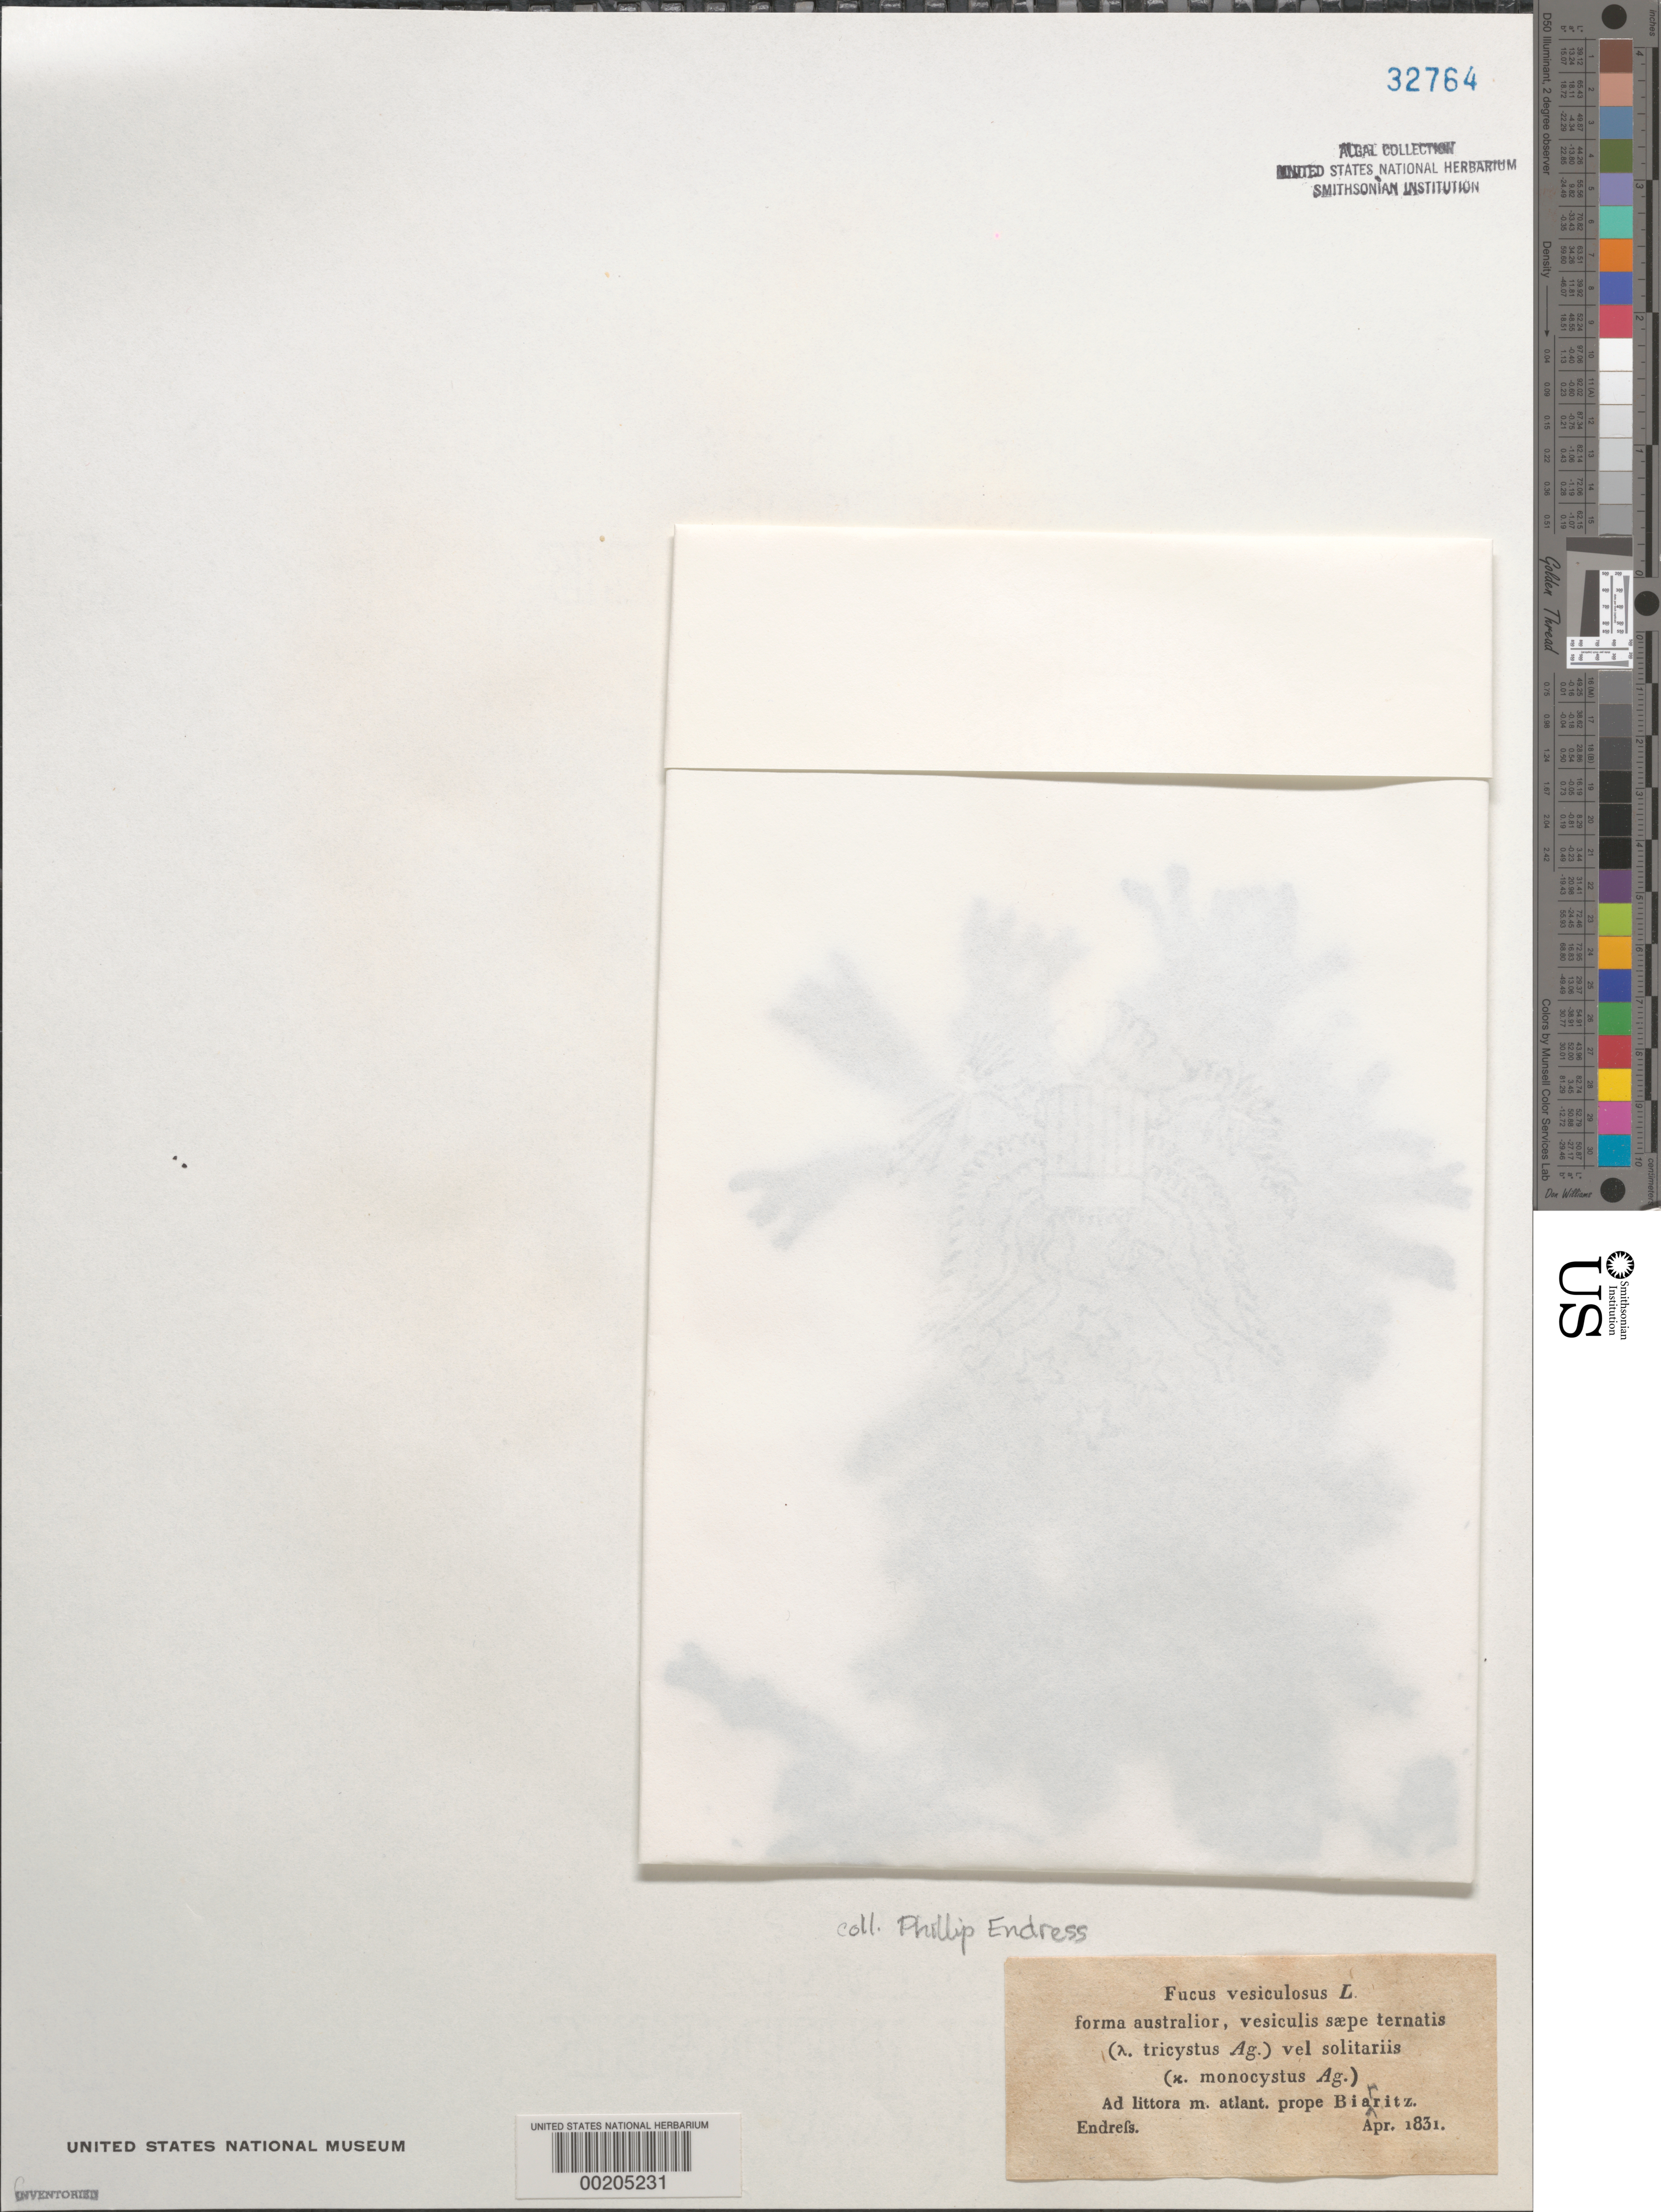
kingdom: Chromista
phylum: Ochrophyta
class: Phaeophyceae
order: Fucales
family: Fucaceae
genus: Fucus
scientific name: Fucus vesiculosus f. australior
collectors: P. A. Endress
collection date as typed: Apr 1831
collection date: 1831-04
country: France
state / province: Nouvelle-Aquitaine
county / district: Pyrénées-Atlantiques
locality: Atlantic Ocean (M. atlant), near Biarritz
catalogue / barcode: US 32764